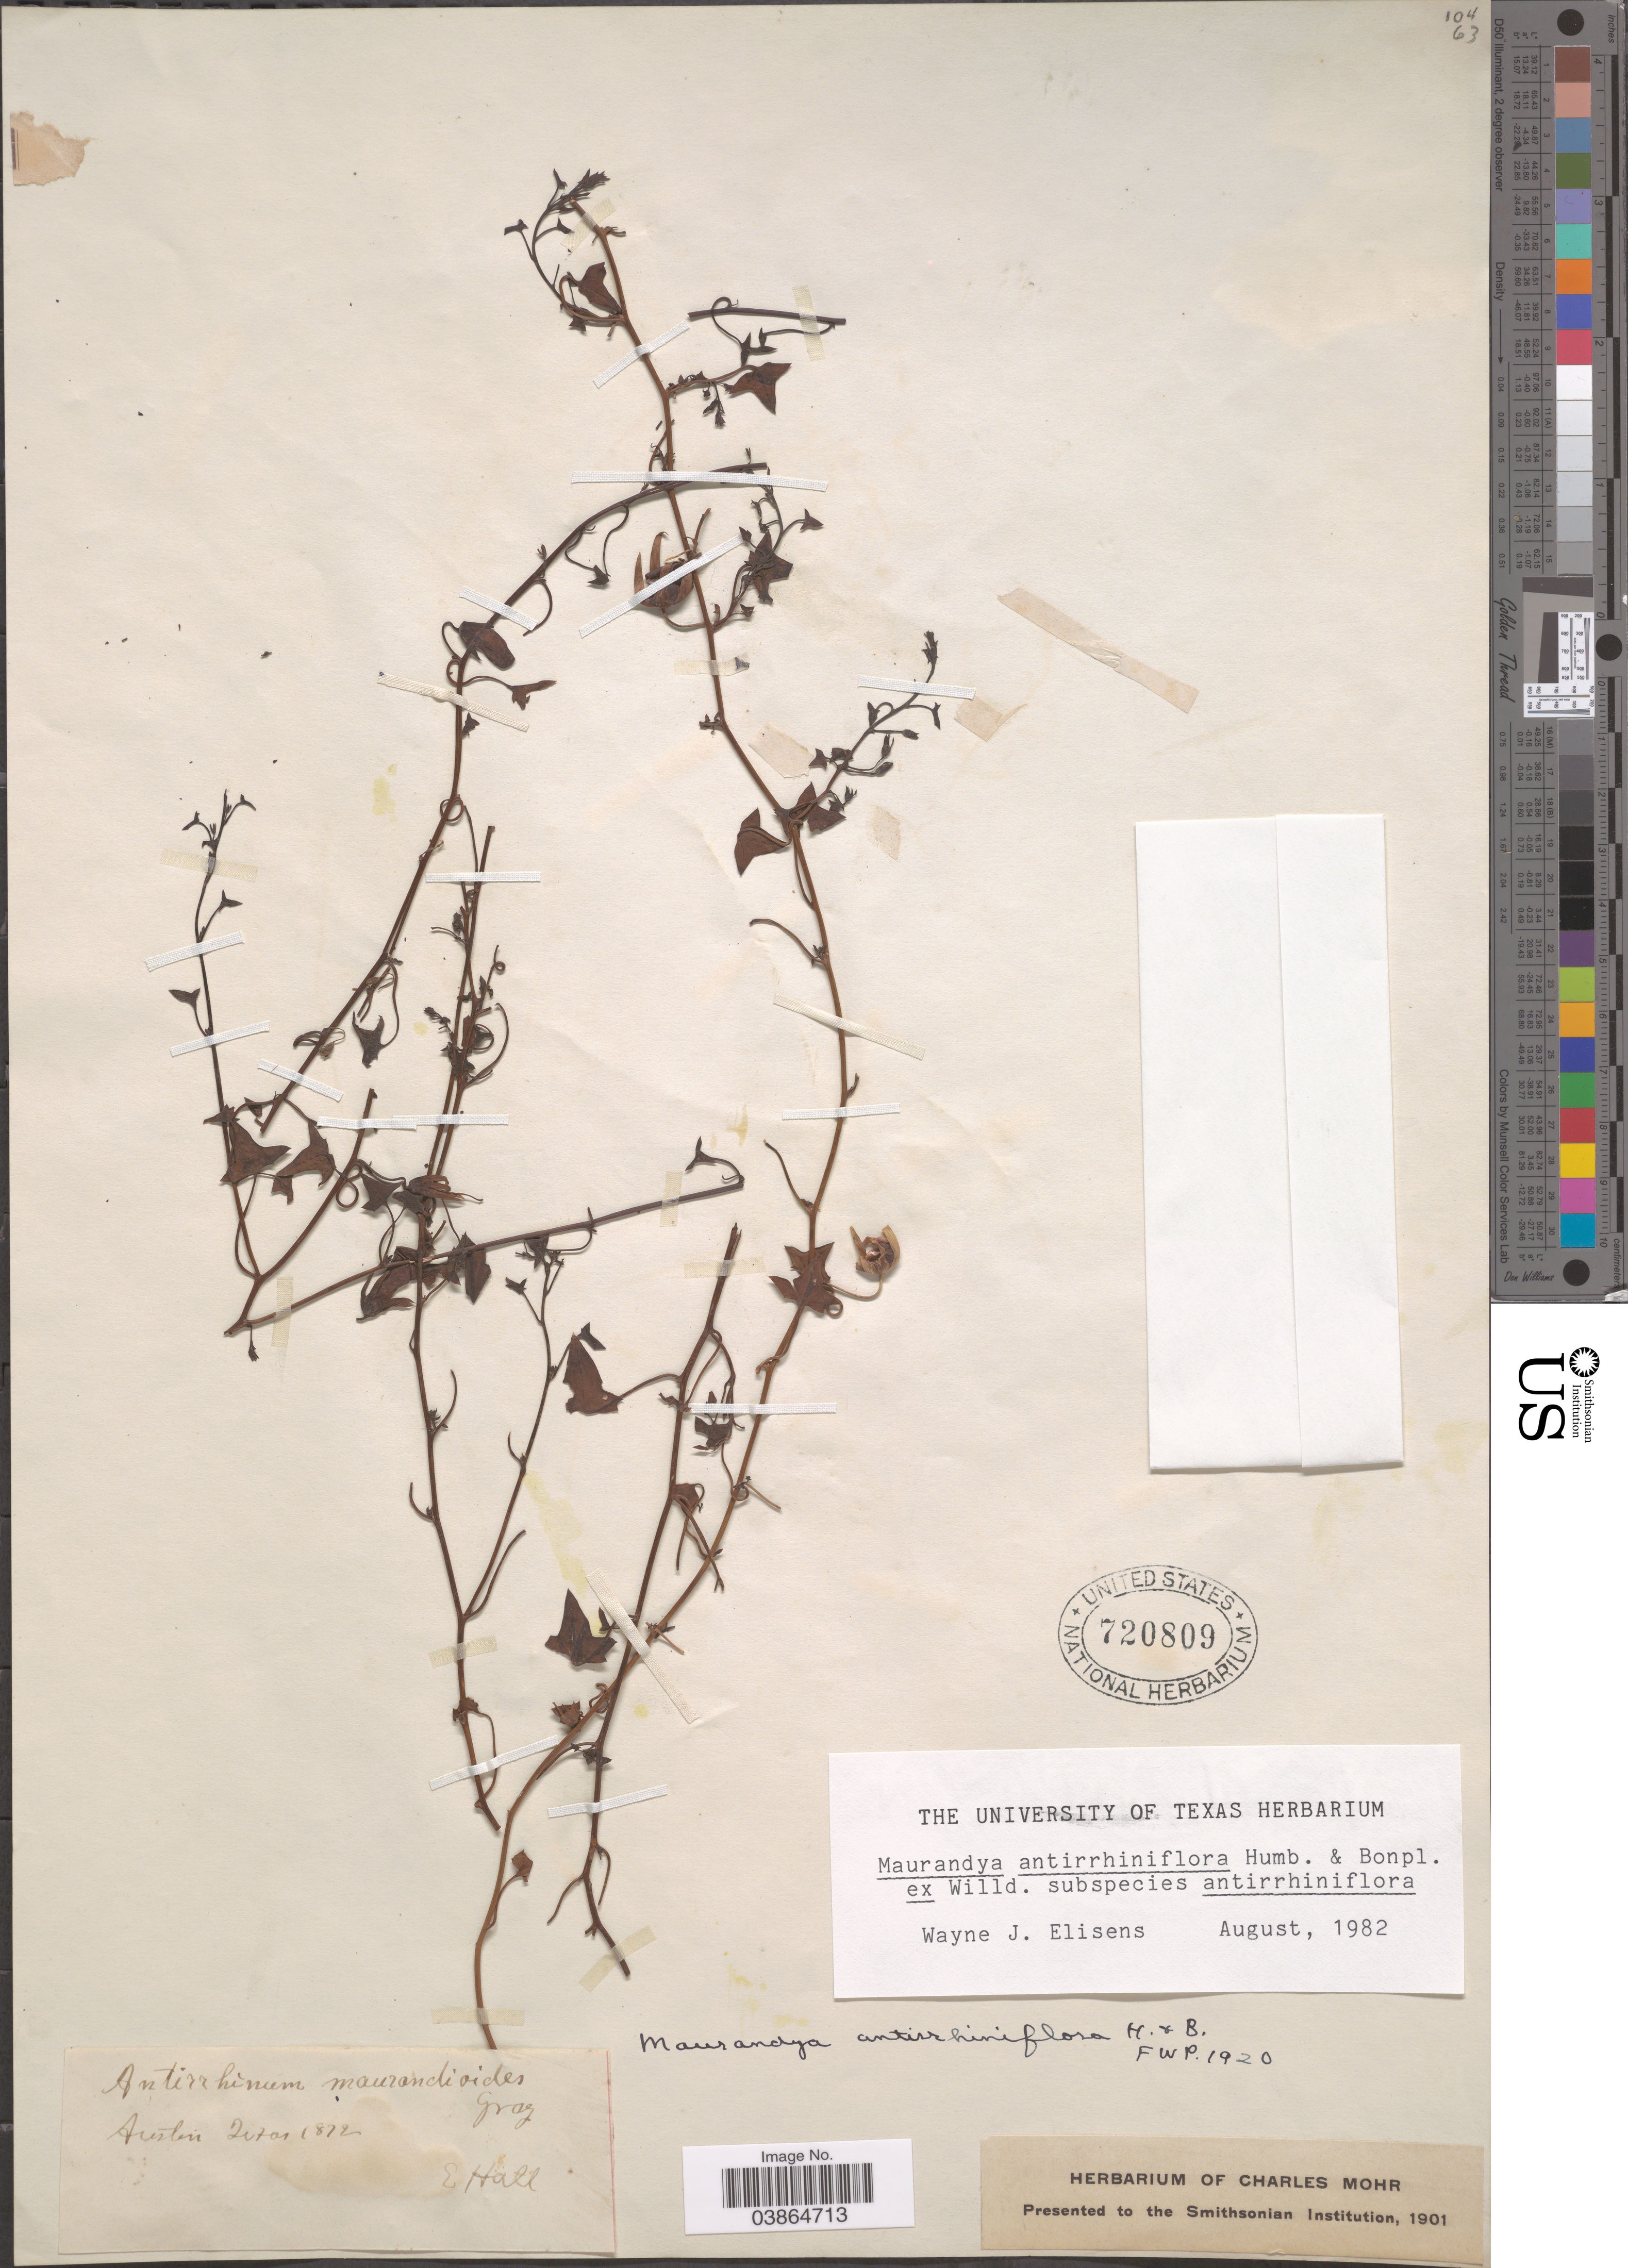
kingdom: Plantae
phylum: Tracheophyta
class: Magnoliopsida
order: Lamiales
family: Plantaginaceae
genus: Maurandya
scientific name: Maurandya antirrhiniflora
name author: Humb. & Bonpl. ex Willd.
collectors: E. Hall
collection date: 1872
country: United States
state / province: Texas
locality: Austin.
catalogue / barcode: US 720809